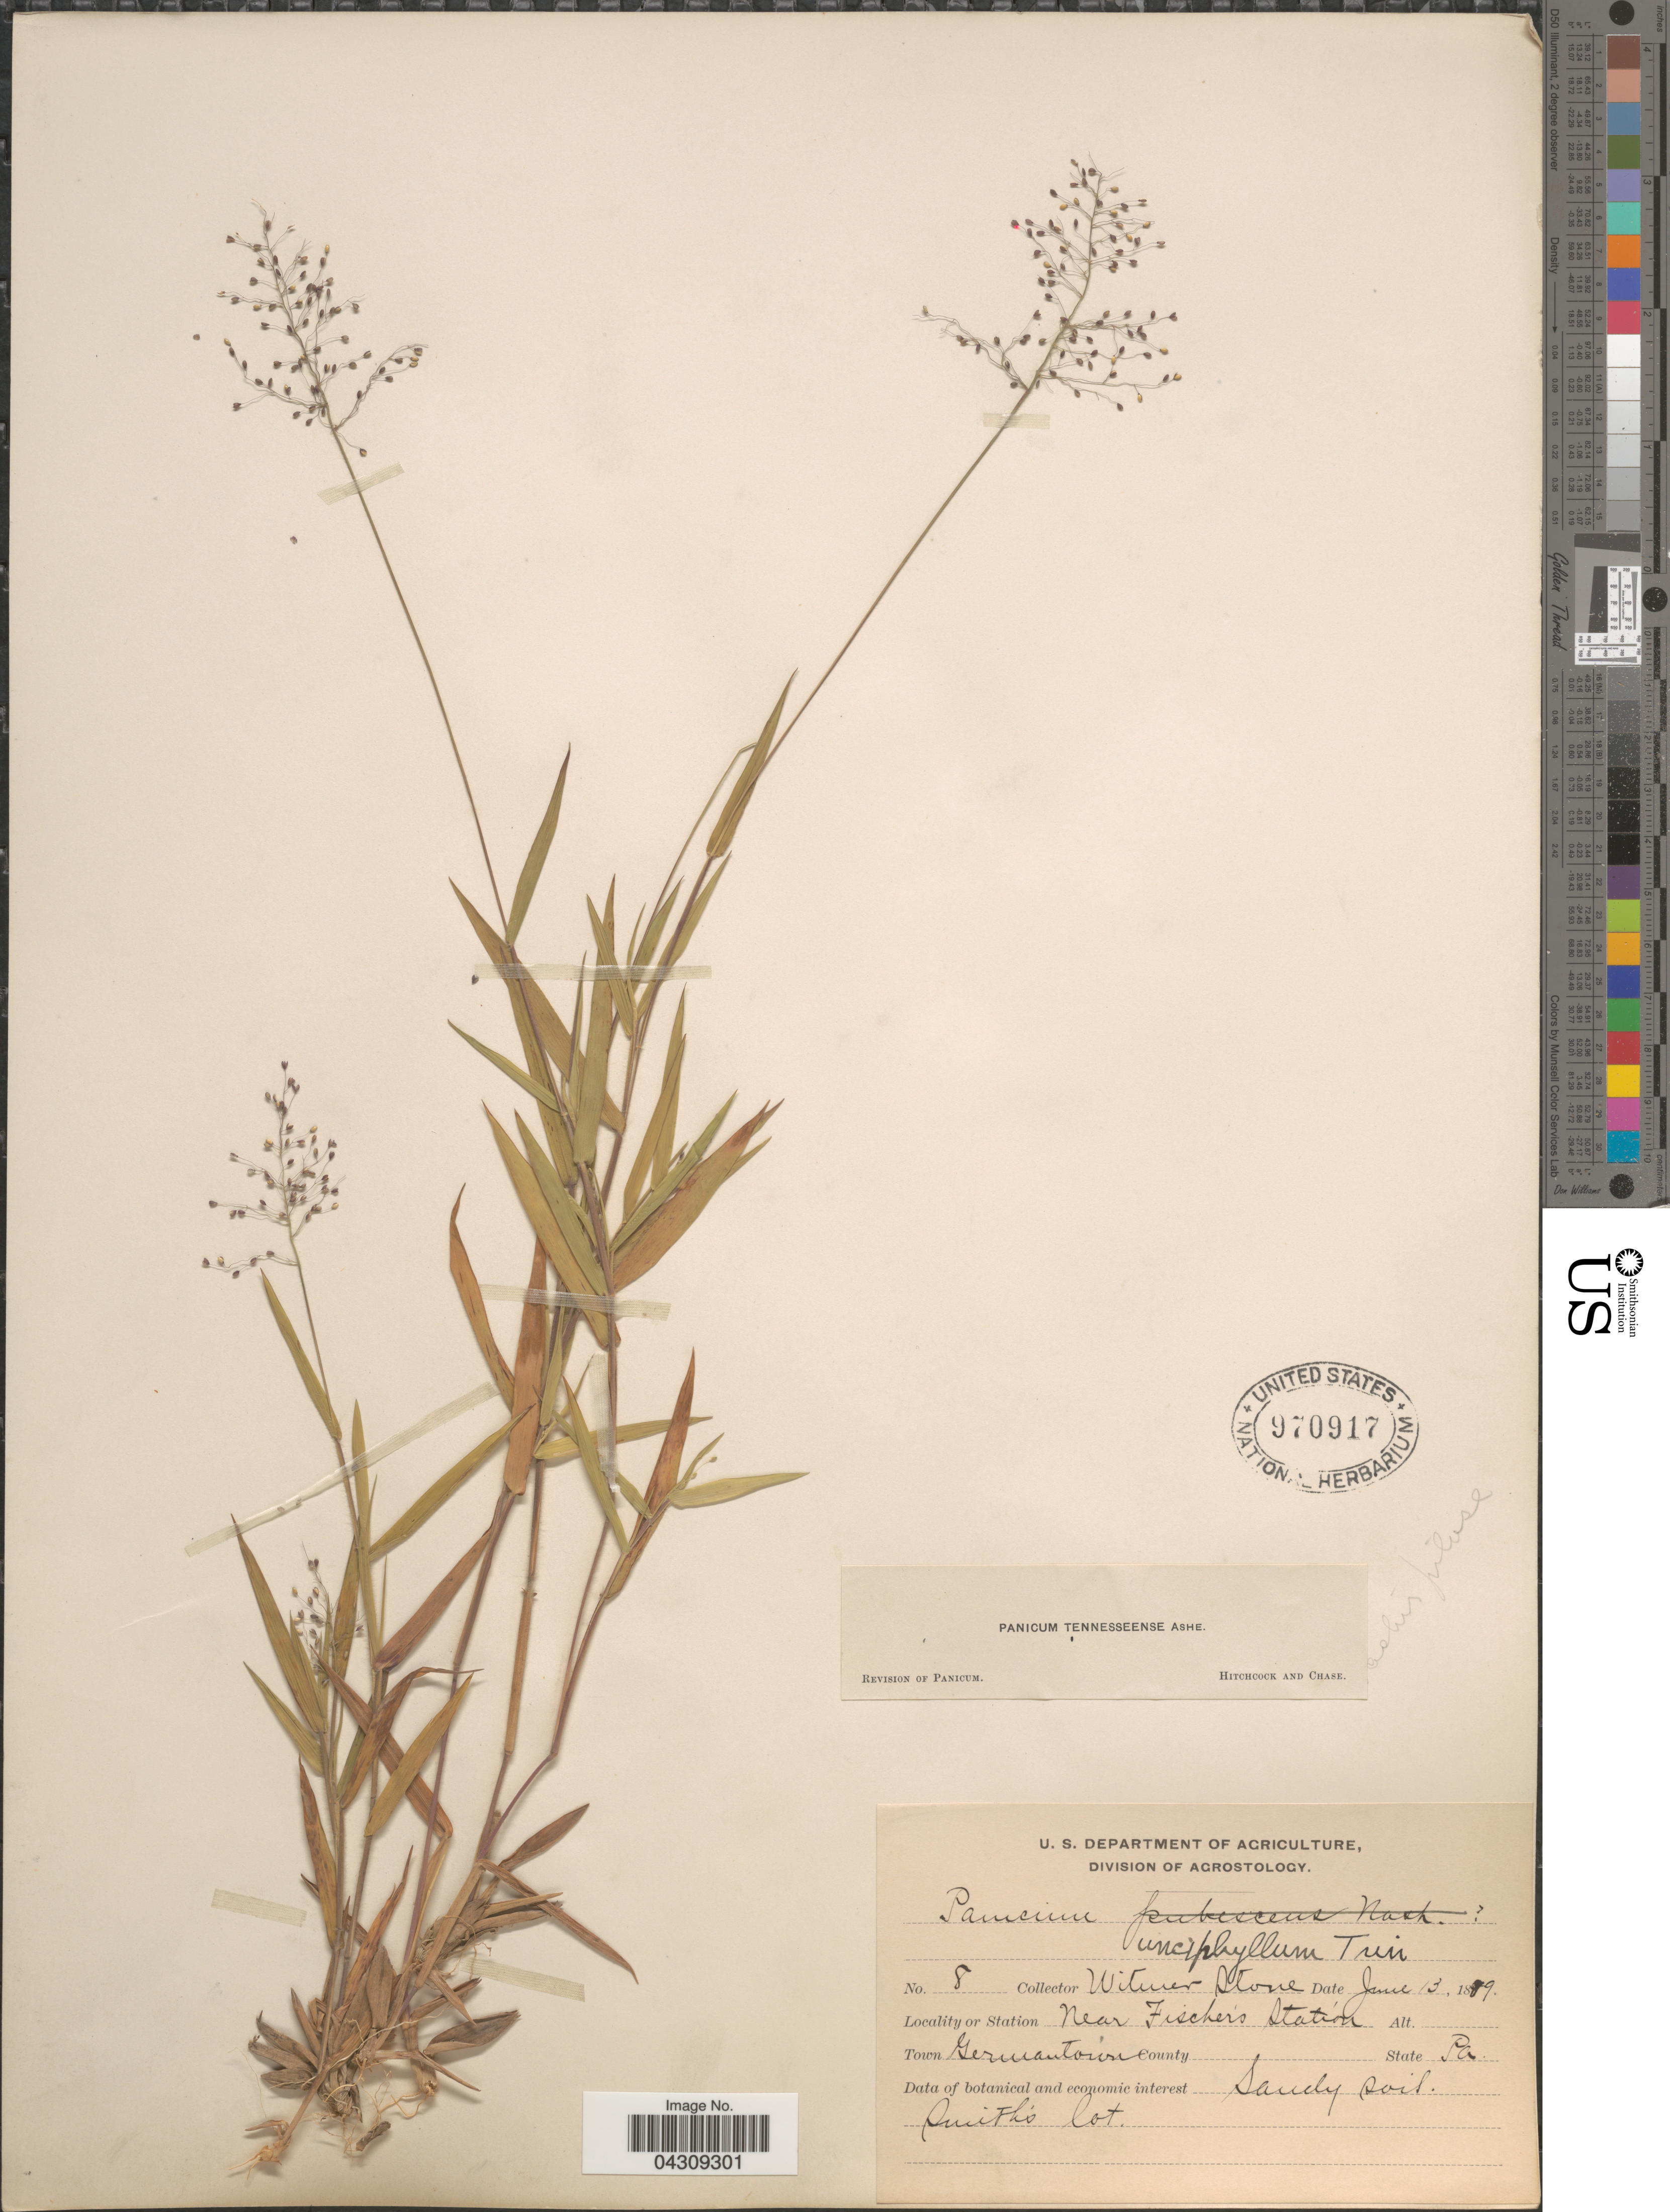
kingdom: Plantae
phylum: Tracheophyta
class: Liliopsida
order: Poales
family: Poaceae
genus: Dichanthelium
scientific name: Dichanthelium acuminatum var. acuminatum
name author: (Sw.) Gould & C.A. Clark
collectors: W. Stone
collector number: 8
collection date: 1889-06-13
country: United States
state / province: Pennsylvania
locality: Near Fischer's Station. Town Germantown.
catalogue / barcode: US 970917